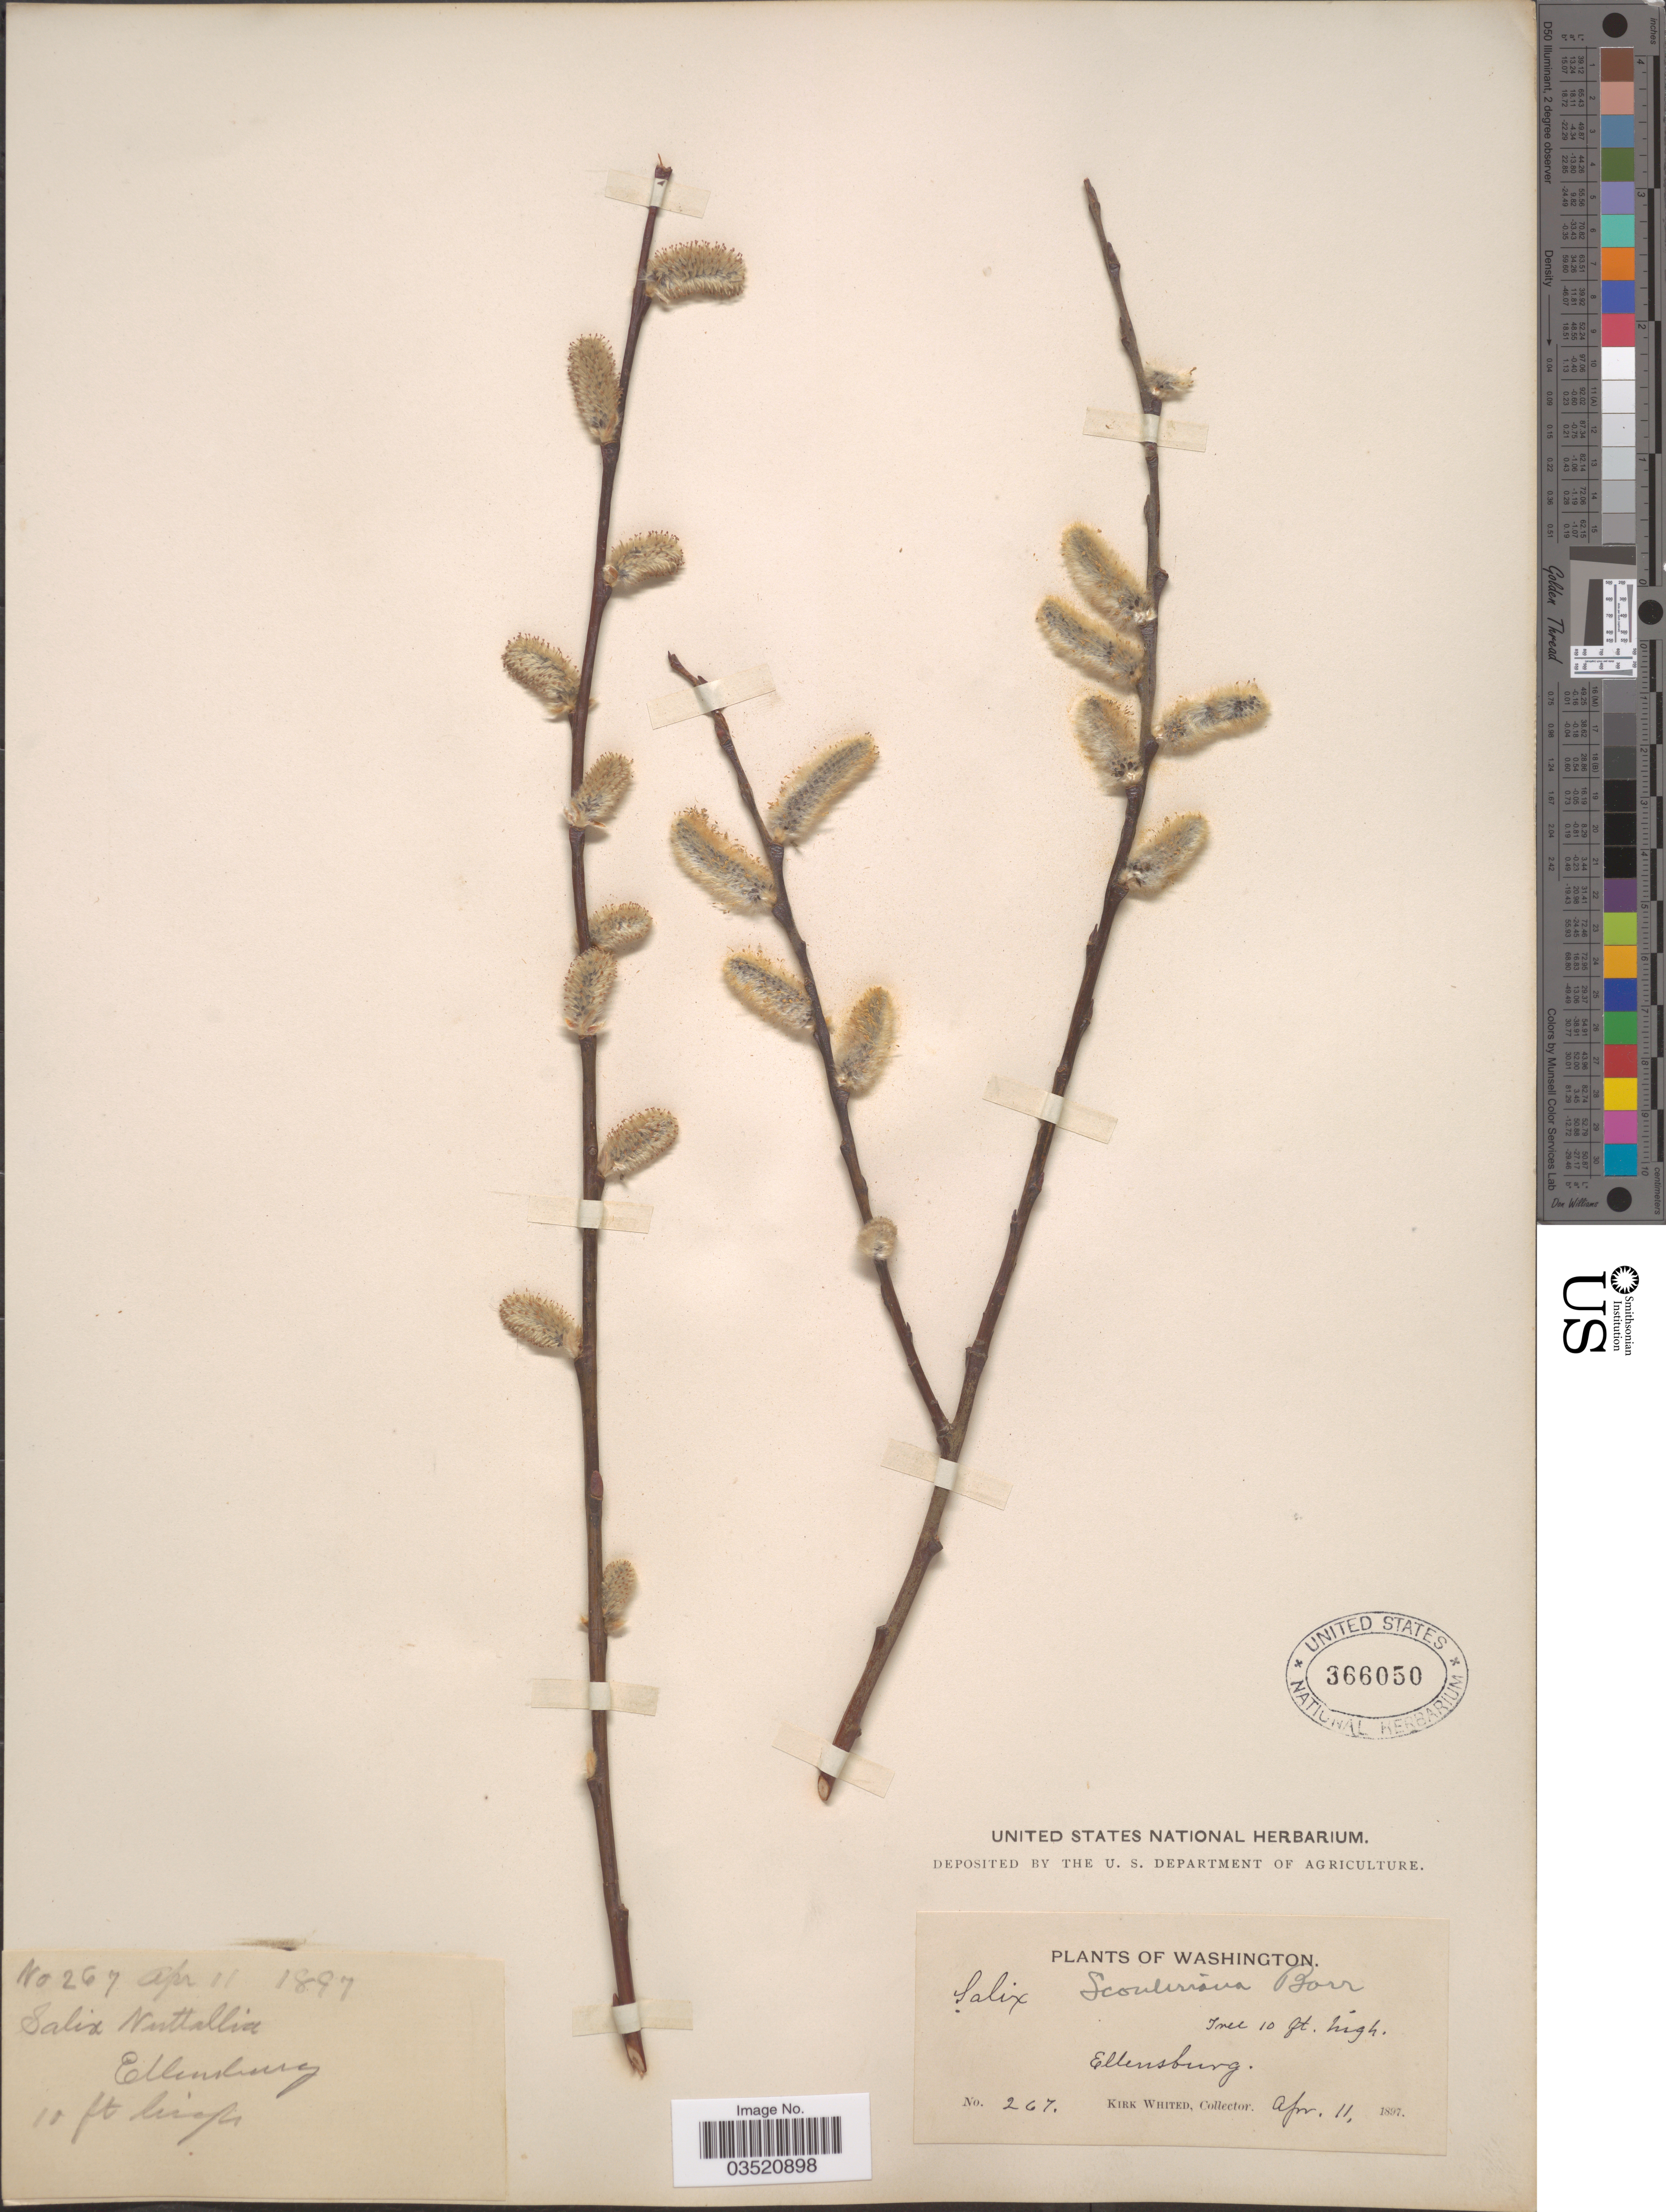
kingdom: Plantae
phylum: Tracheophyta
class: Magnoliopsida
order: Malpighiales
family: Salicaceae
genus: Salix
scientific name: Salix scouleriana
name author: Barratt ex Hook.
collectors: K. Whited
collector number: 267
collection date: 1897-04-11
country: United States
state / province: Washington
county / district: Kittitas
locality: Ellensburg.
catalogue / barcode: US 366050